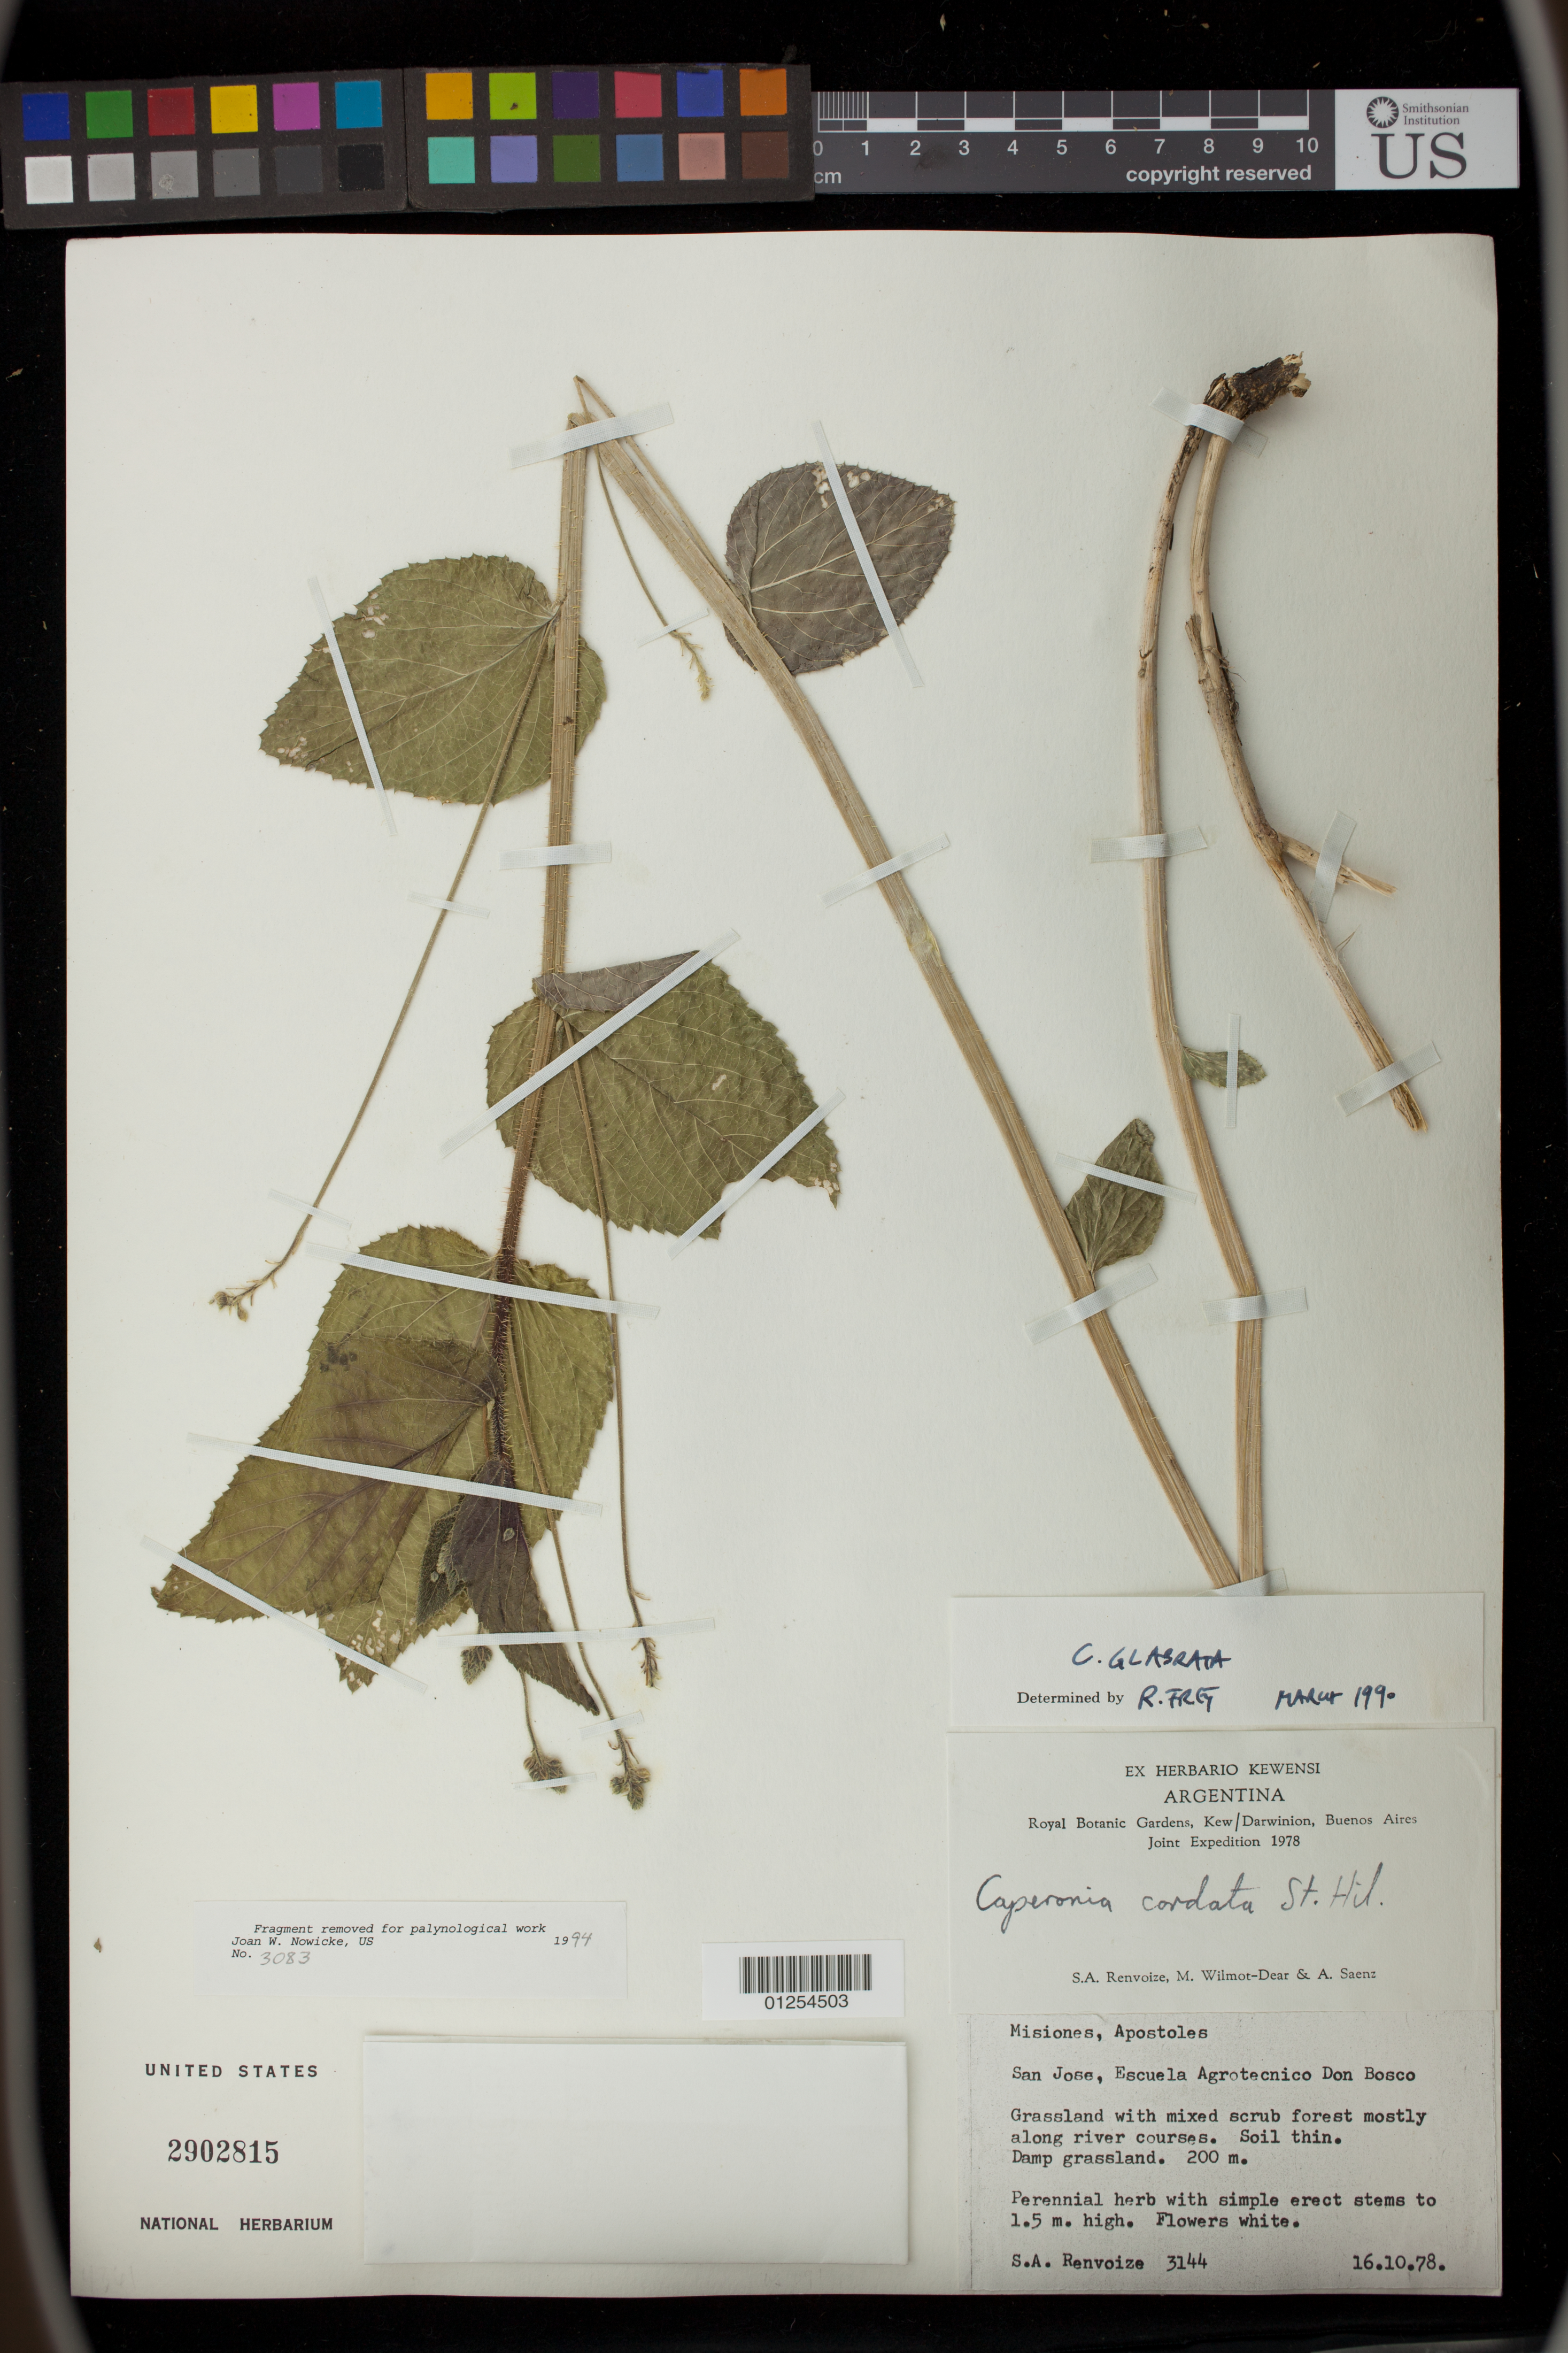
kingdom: Plantae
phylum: Tracheophyta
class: Magnoliopsida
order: Malpighiales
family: Euphorbiaceae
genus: Caperonia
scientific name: Caperonia glabrata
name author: Pax & K. Hoffm.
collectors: S. A. Renvoize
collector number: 3144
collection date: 1978-10-16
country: Argentina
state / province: Misiones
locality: Apostoles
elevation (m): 200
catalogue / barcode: US 2902815